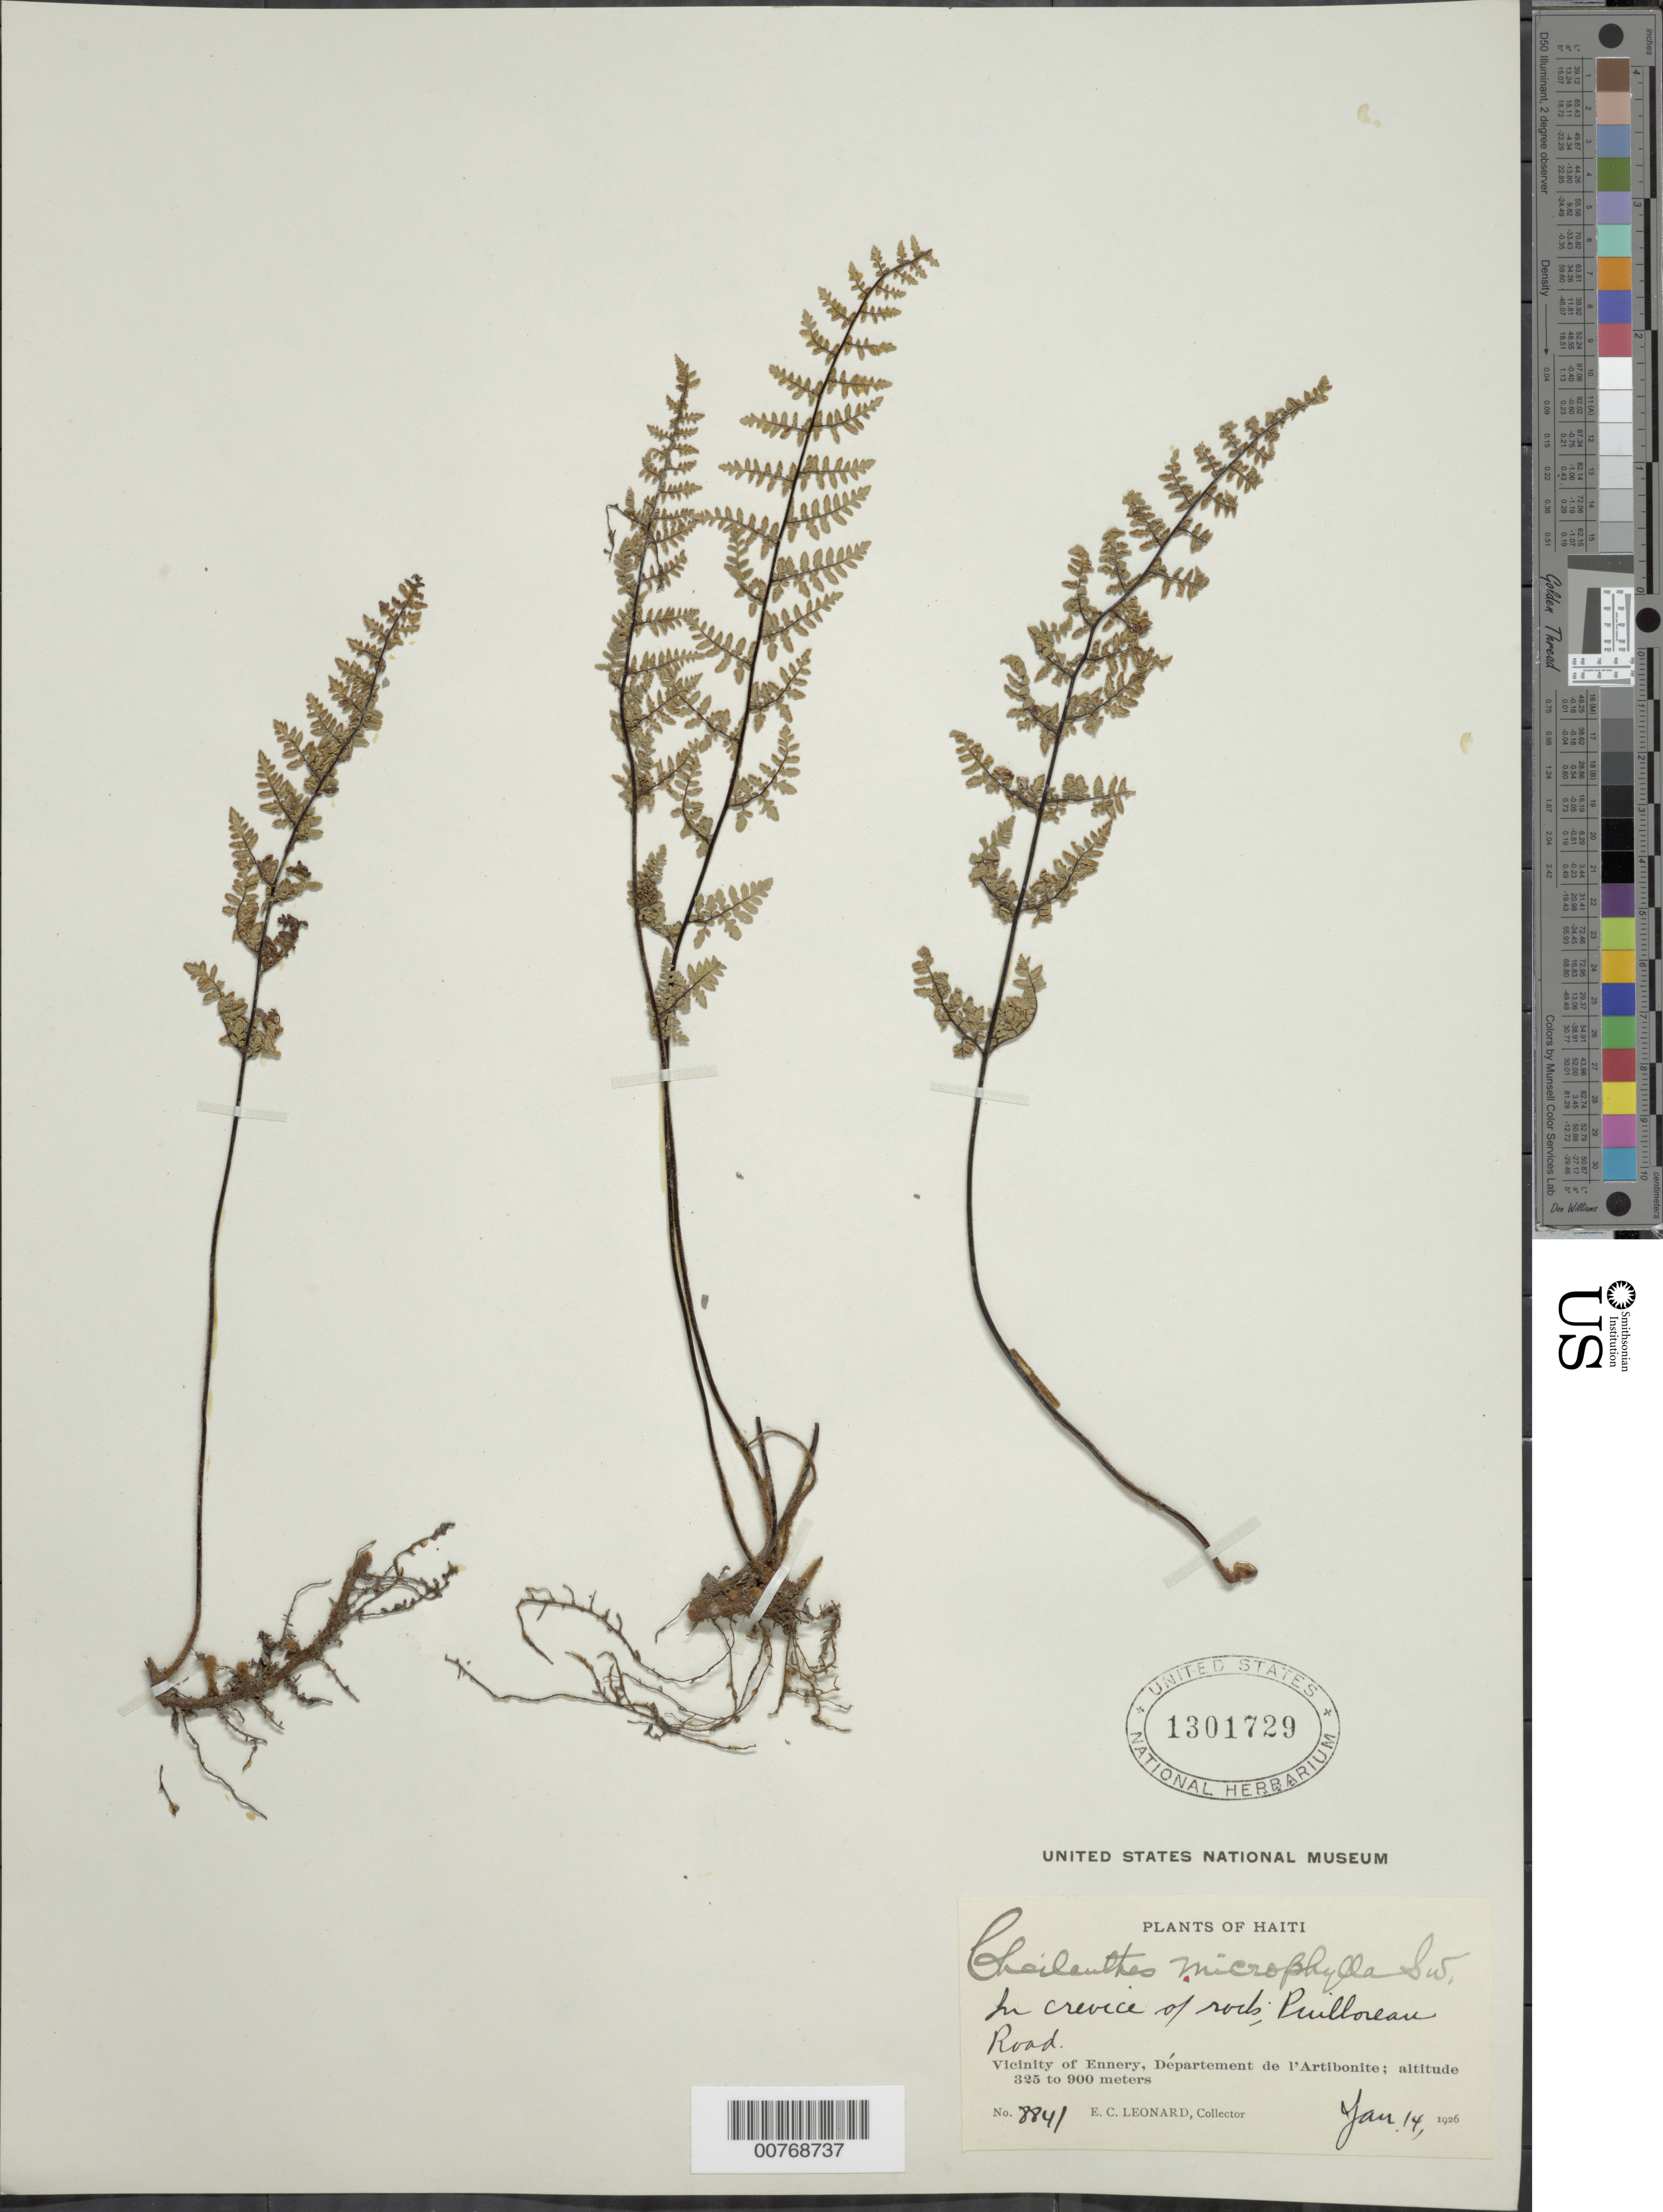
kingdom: Plantae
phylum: Tracheophyta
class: Polypodiopsida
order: Polypodiales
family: Pteridaceae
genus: Myriopteris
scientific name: Myriopteris microphylla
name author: (Sw.) Grusz & Windham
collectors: E. C. Leonard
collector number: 8405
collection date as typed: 14 Jan 1926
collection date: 1926-01-14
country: Haiti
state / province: Artibonite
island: Hispaniola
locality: Vicinity of Ennery, Departement de l'Artibonite, Puillreau Road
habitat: Crevice of rocks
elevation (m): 325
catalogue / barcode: US 1301729